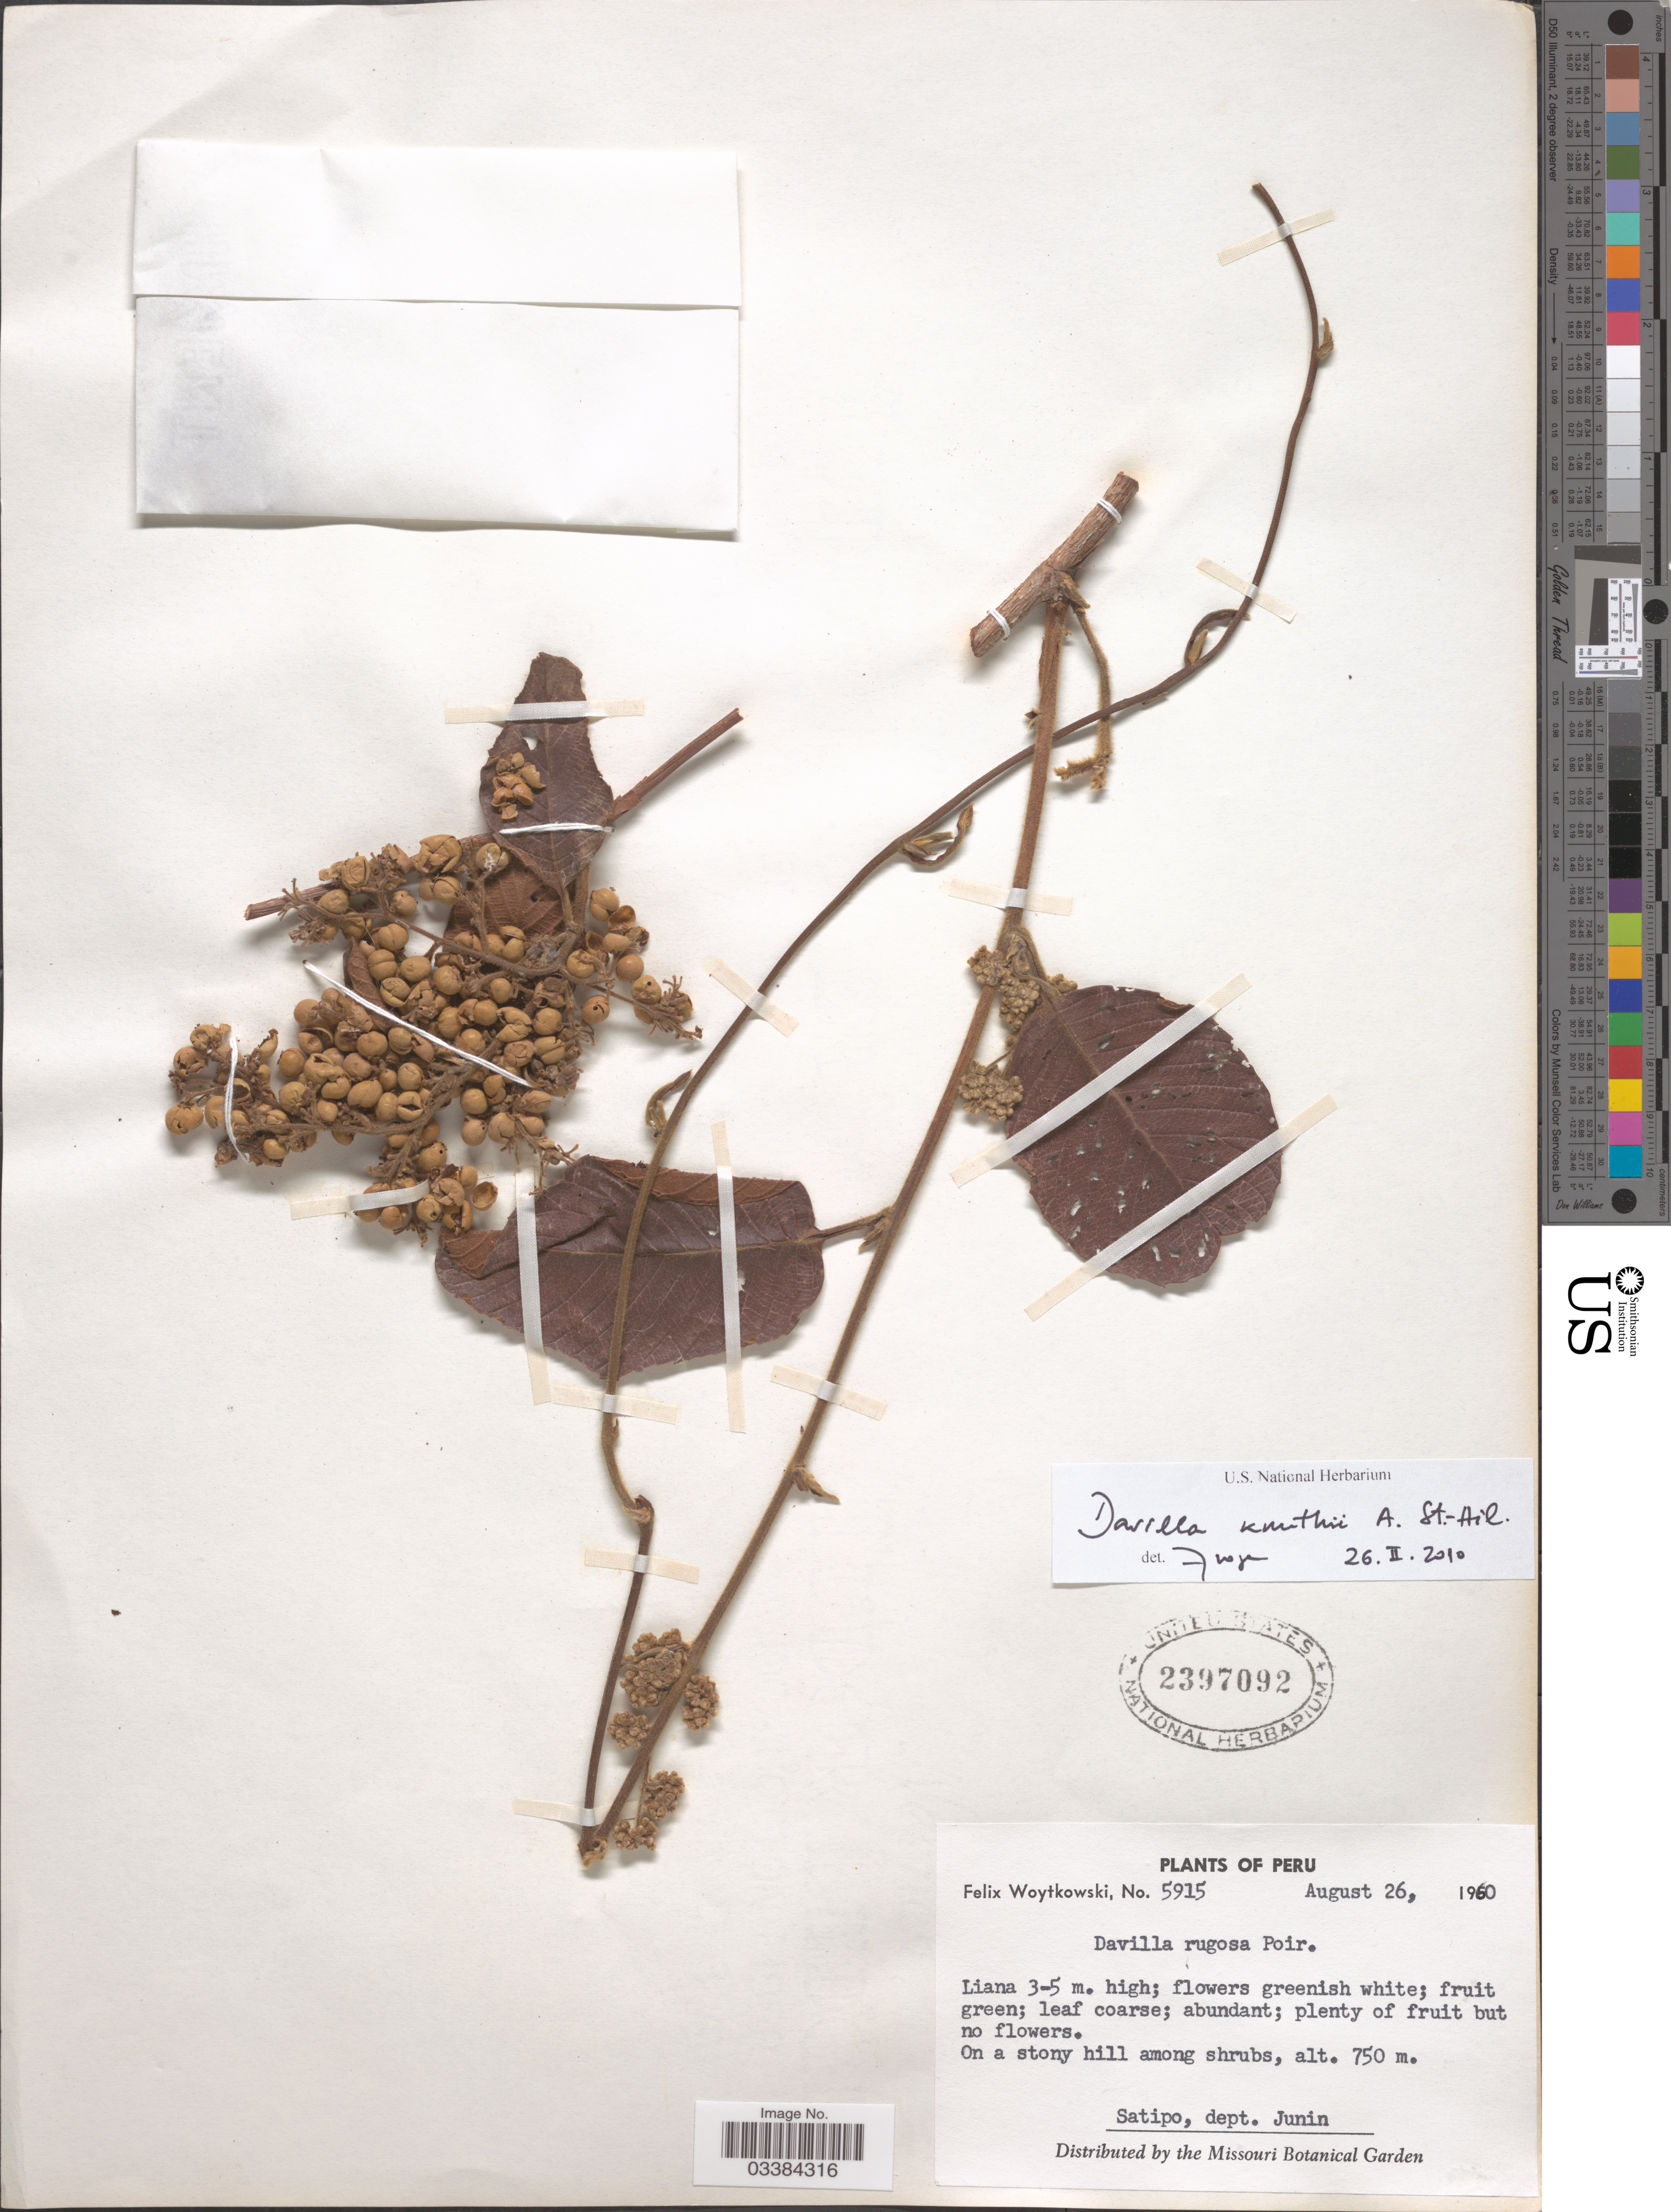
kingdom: Plantae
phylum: Tracheophyta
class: Magnoliopsida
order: Dilleniales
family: Dilleniaceae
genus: Davilla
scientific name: Davilla kunthii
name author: A. St.-Hil.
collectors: F. Woytkowski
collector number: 5915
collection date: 1960-08-26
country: Peru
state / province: Junín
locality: Satipo, dept. Junin.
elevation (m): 750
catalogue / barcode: US 2397092